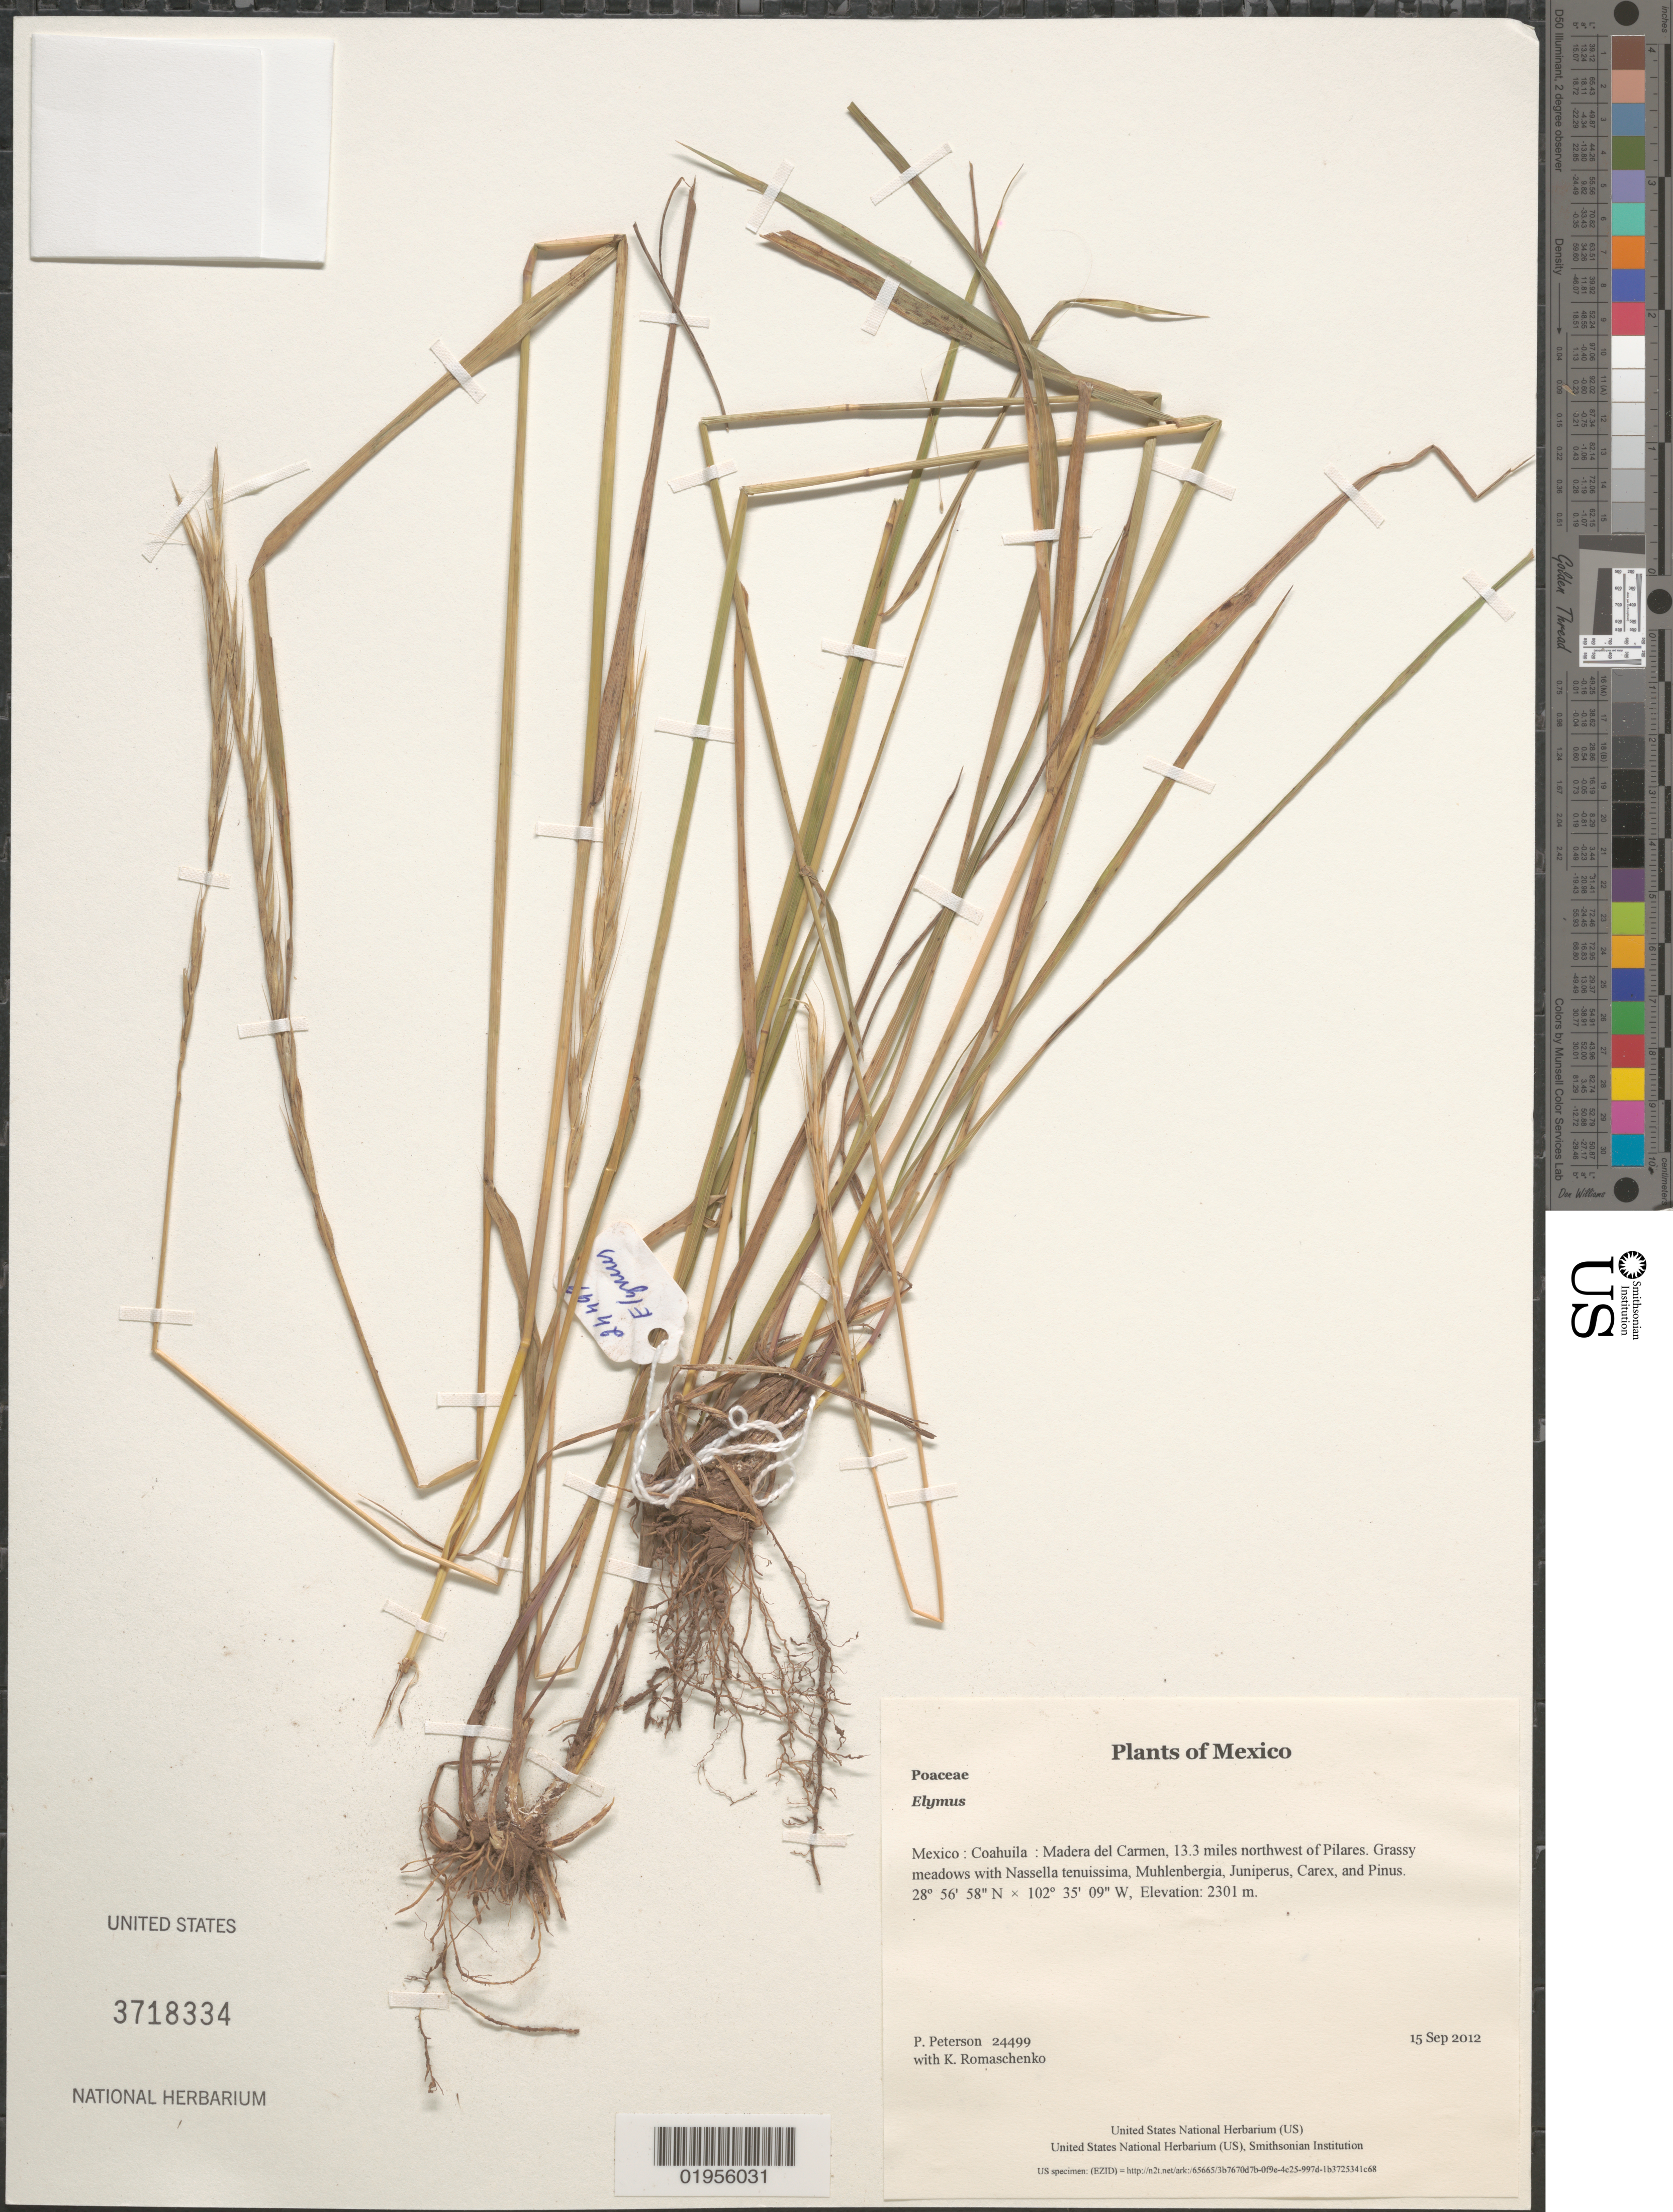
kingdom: Plantae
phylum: Tracheophyta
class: Liliopsida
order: Poales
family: Poaceae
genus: Elymus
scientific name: Elymus sp.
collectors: P. M. Peterson & K. Romaschenko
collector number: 24499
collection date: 2012-09-15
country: Mexico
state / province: Coahuila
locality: Madera del Carmen, 13.3 miles northwest of Pilares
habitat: Grassy meadows with Nassella tenuissima, Muhlenbergia, Juniperus, Carex, and Pinus.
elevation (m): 2301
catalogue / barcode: US 3718334